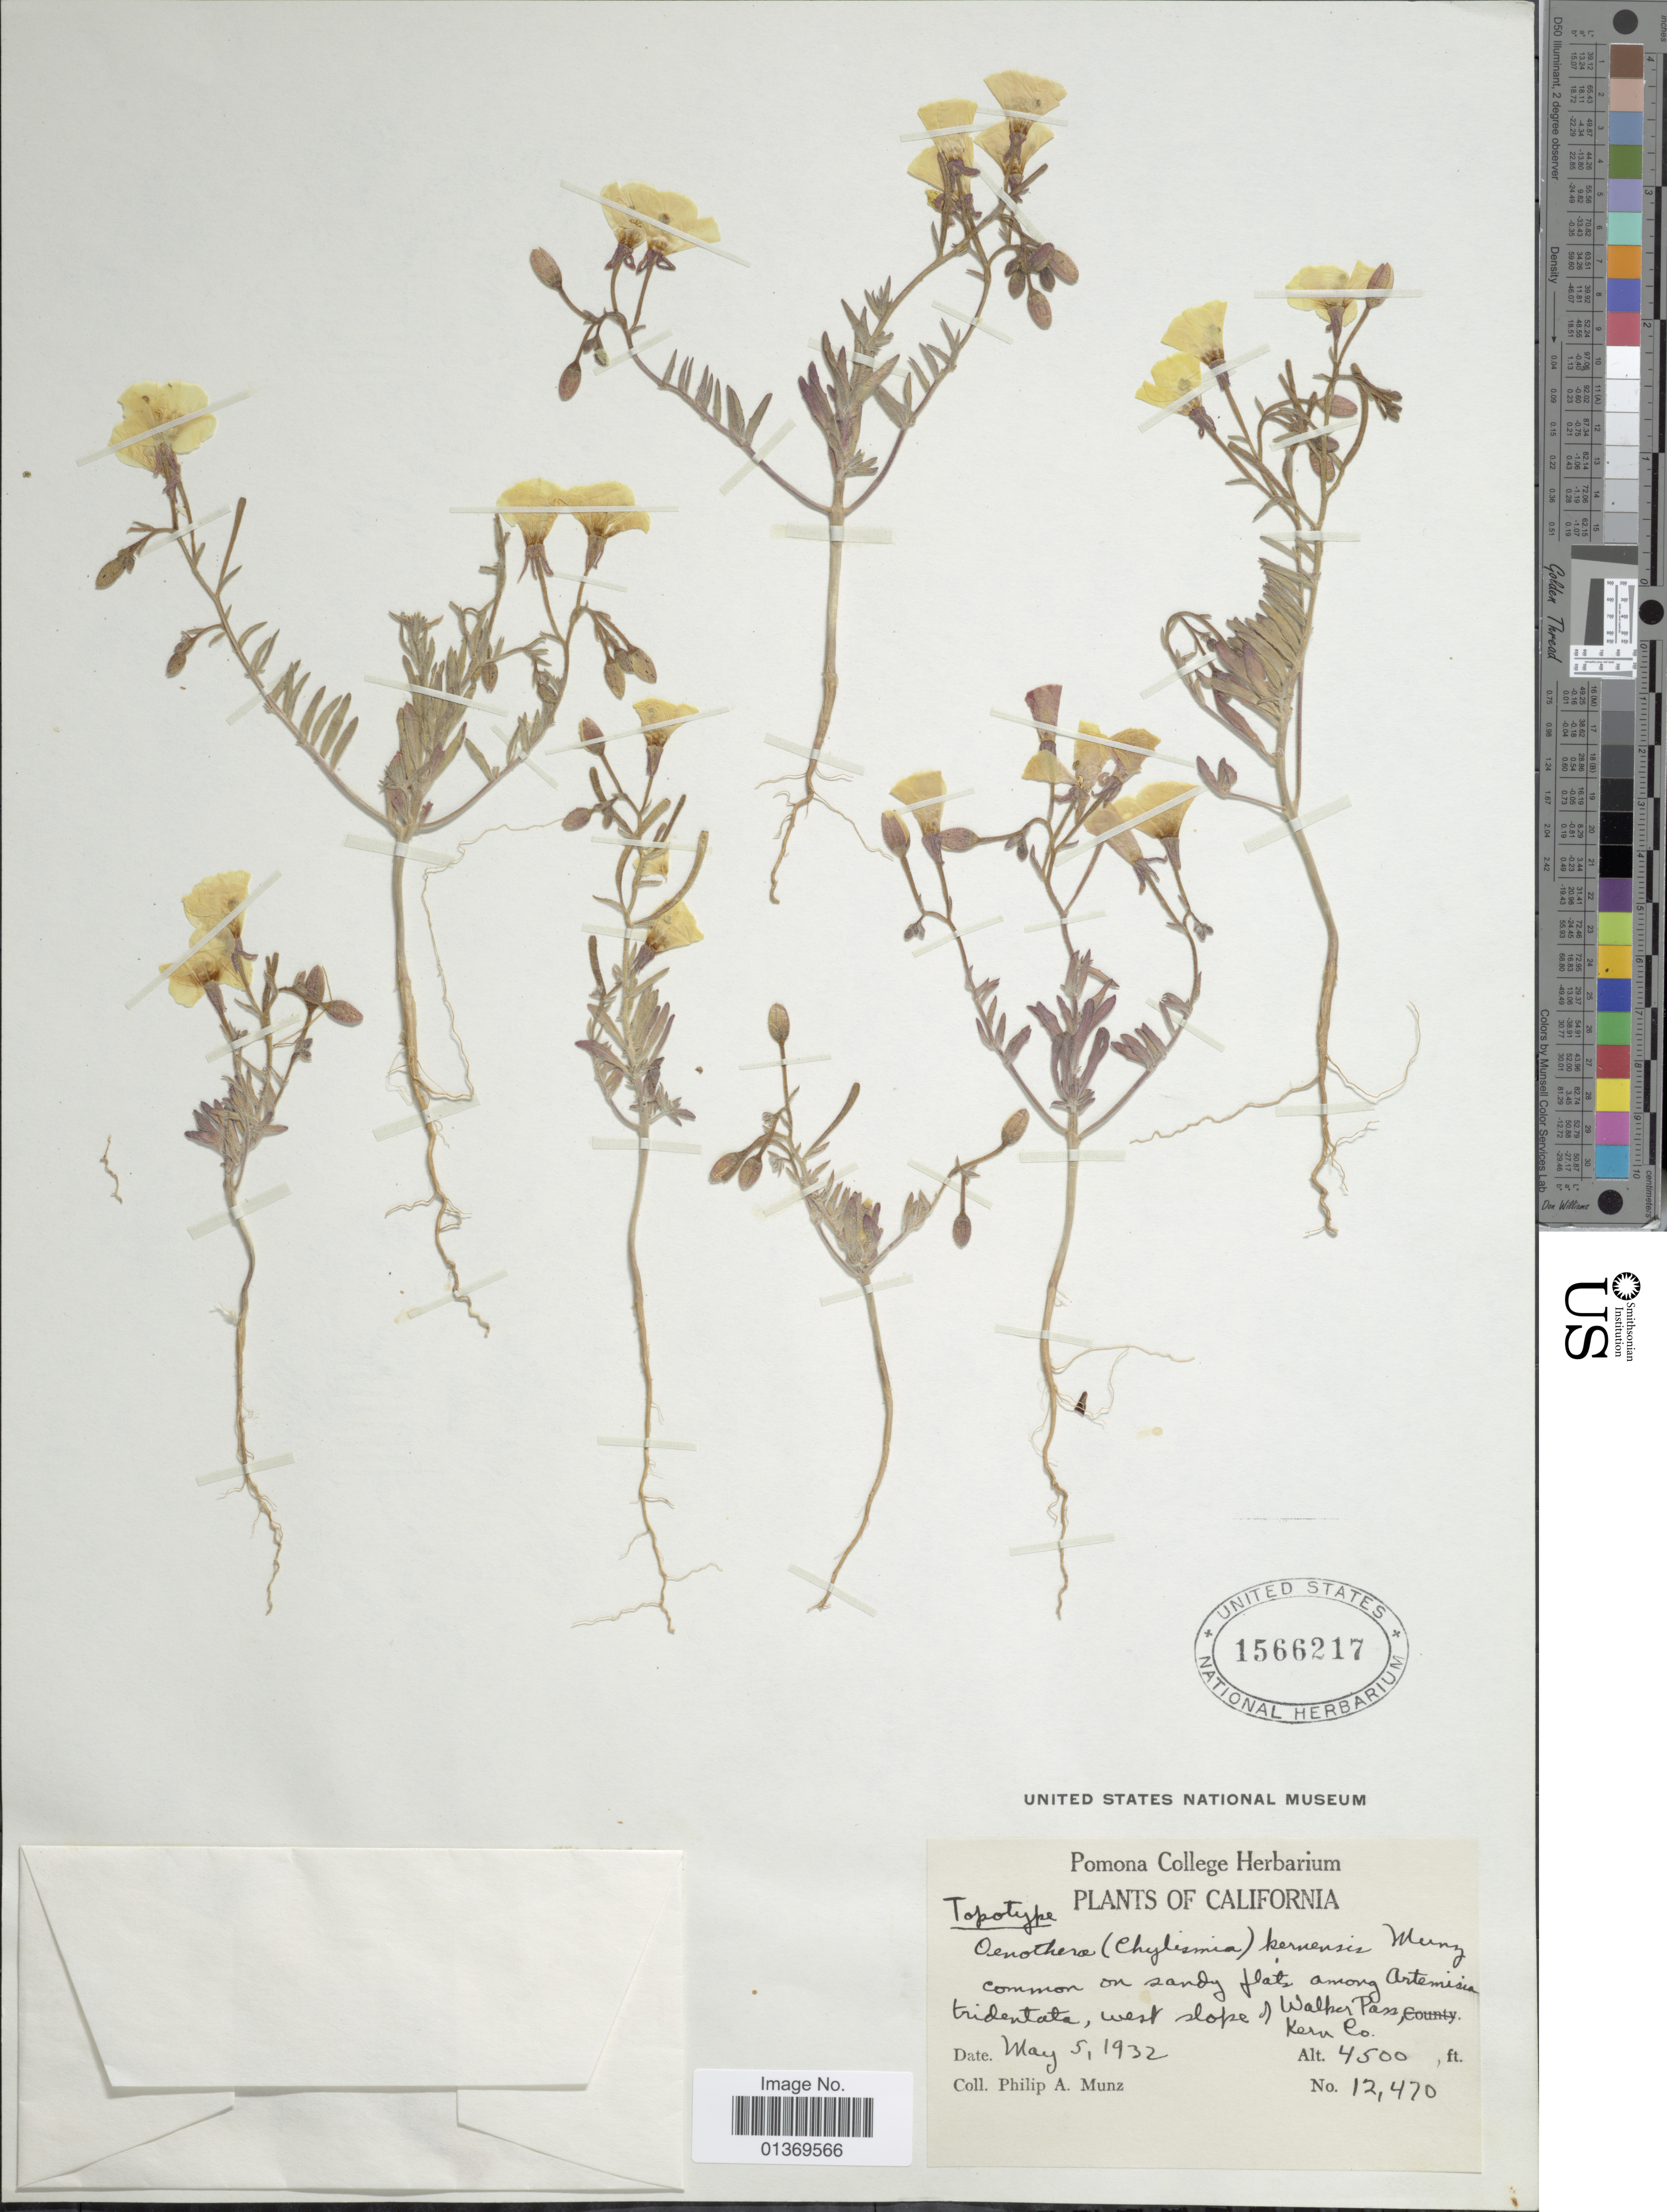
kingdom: Plantae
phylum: Tracheophyta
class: Magnoliopsida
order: Myrtales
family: Onagraceae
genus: Camissonia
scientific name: Camissonia kernensis subsp. kernensis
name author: (Munz) P.H. Raven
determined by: Wagner, W. L., (BOT), Smithsonian Institution - National Museum of Natural History (UNITED STATES)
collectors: P. A. Munz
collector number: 12470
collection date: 1932-05-05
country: United States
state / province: California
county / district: Kern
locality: Common on sandy flats among Artemisia tridentata, west slope of Walker Pass, Kern Co.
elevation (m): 1372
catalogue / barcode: US 1566217